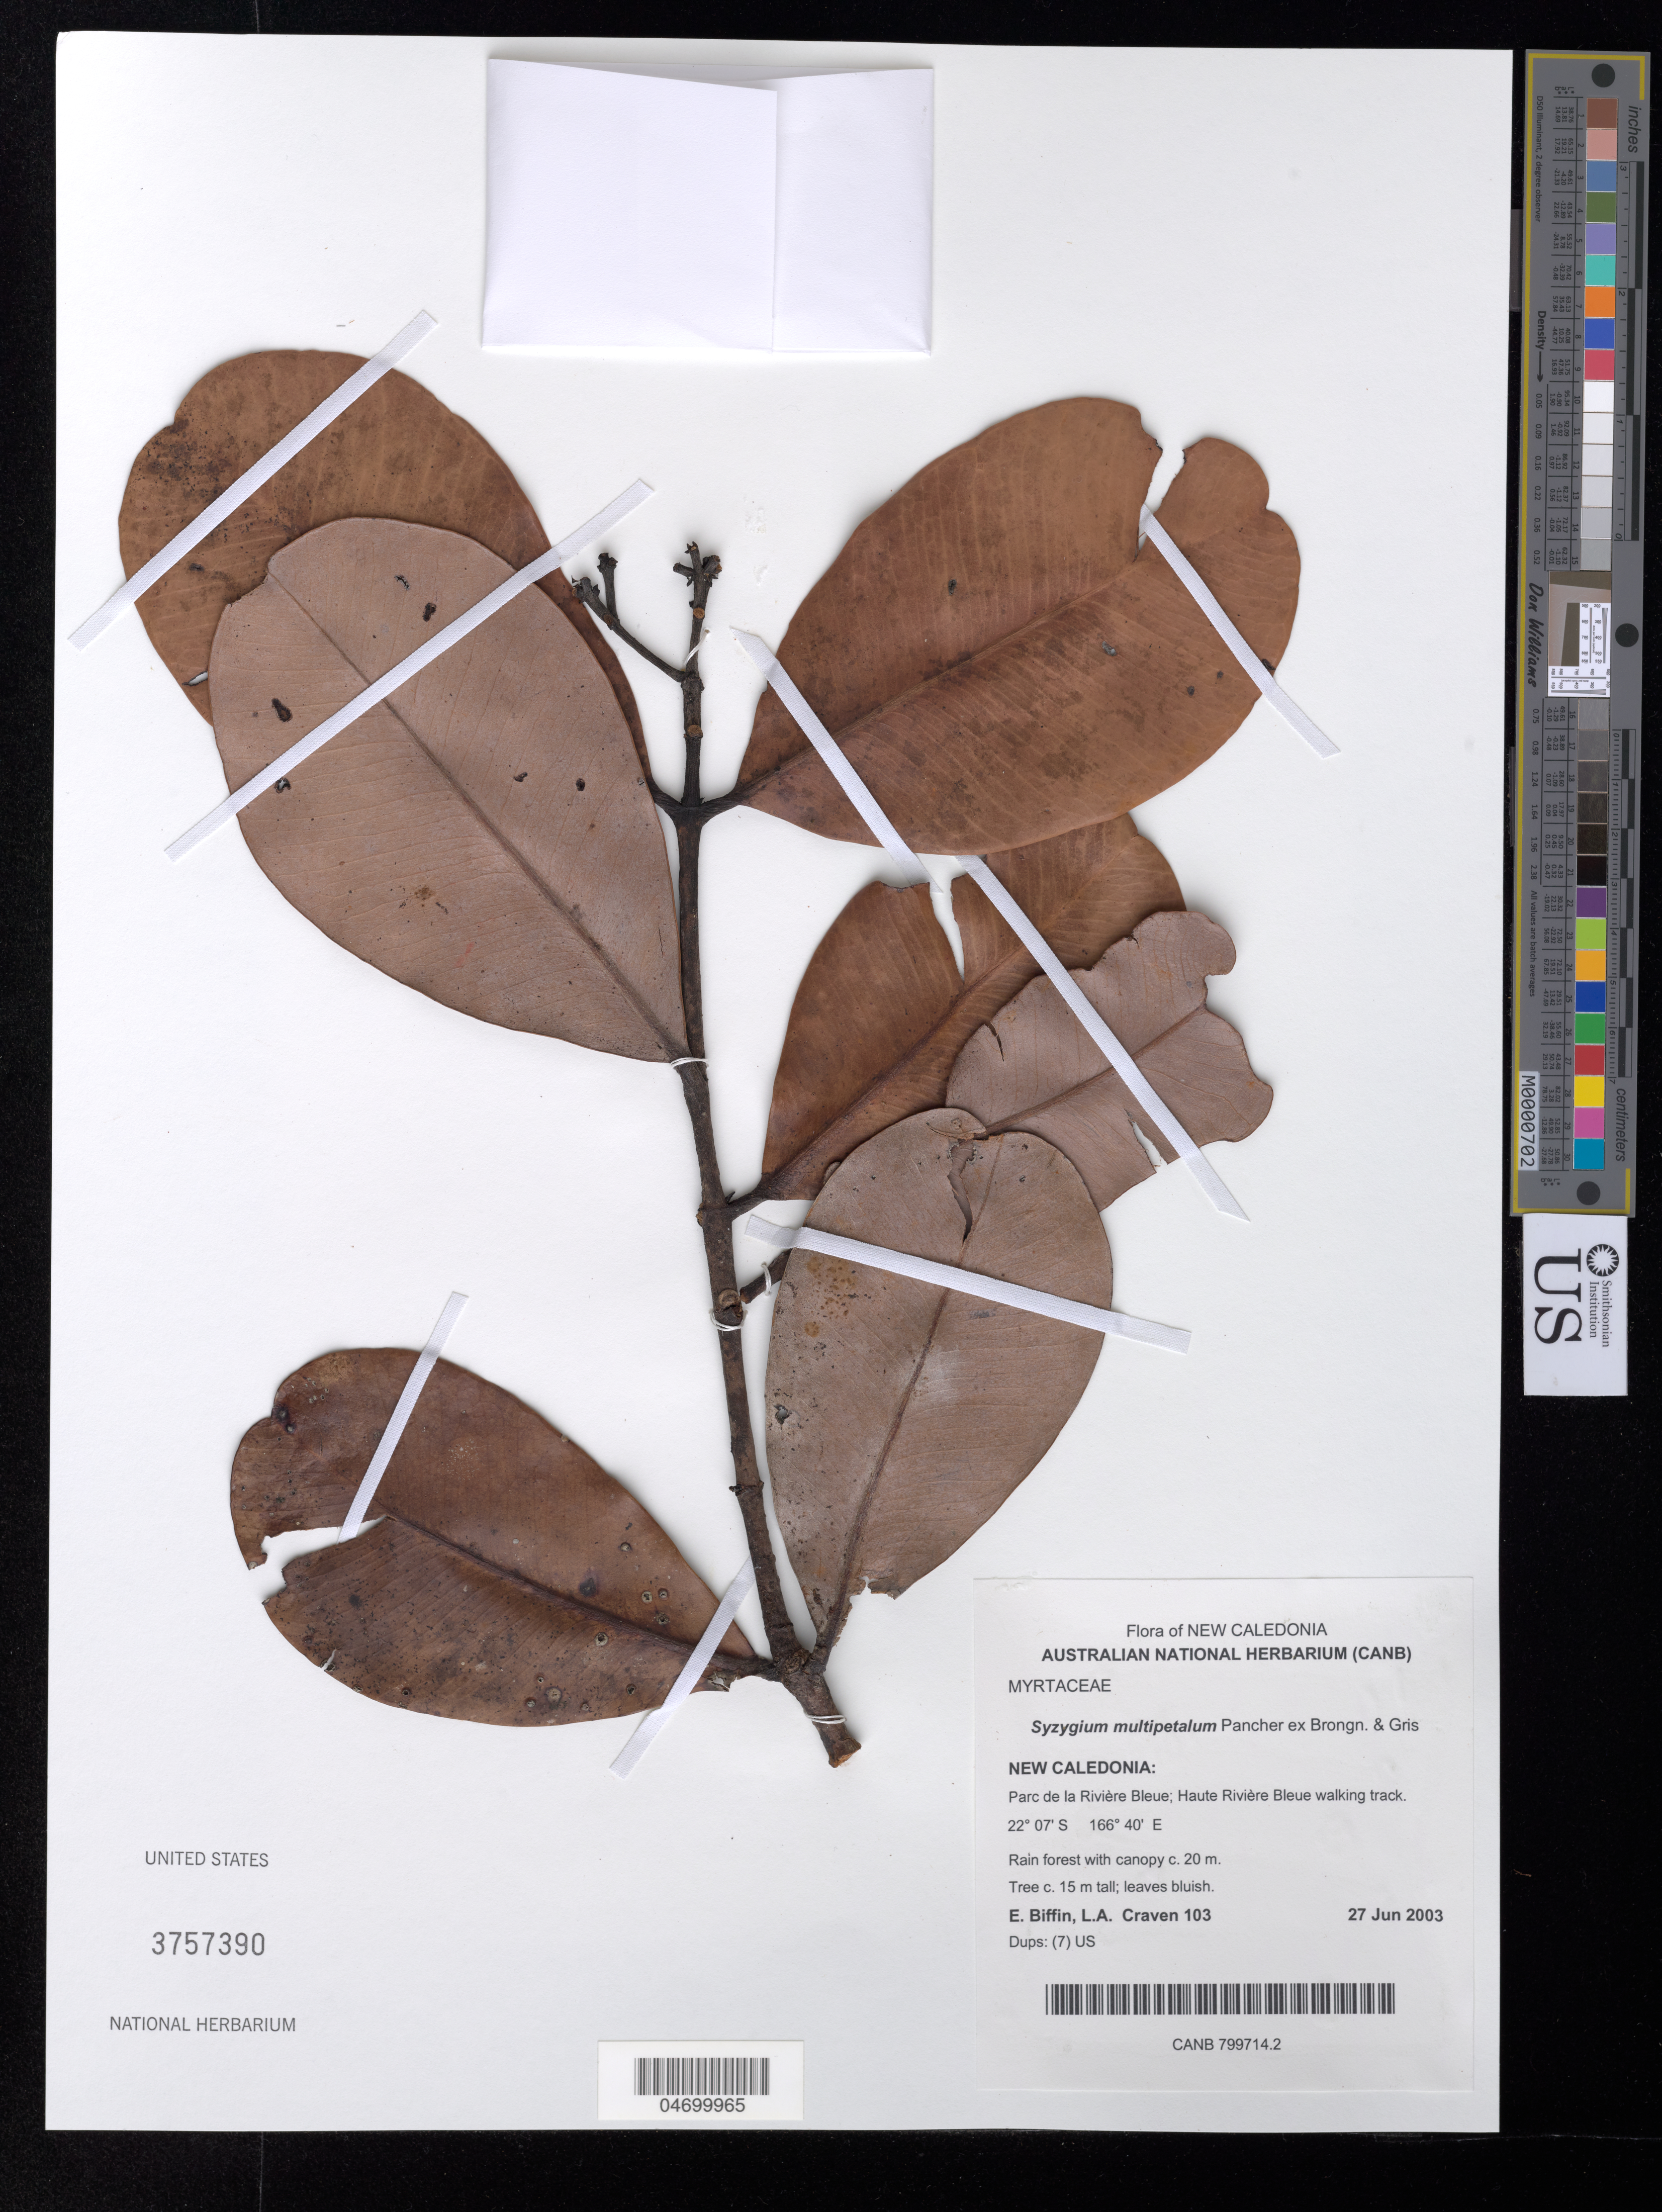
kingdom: Plantae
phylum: Tracheophyta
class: Magnoliopsida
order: Myrtales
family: Myrtaceae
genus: Syzygium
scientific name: Syzygium multipetalum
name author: Pancher ex Brongn. & Gris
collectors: E. Biffin & L. A. Craven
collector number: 103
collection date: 2003-06-27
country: New Caledonia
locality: Parc de la Riviére Bleue; Haute Riviére Bleue walking track.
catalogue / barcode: US 3757390